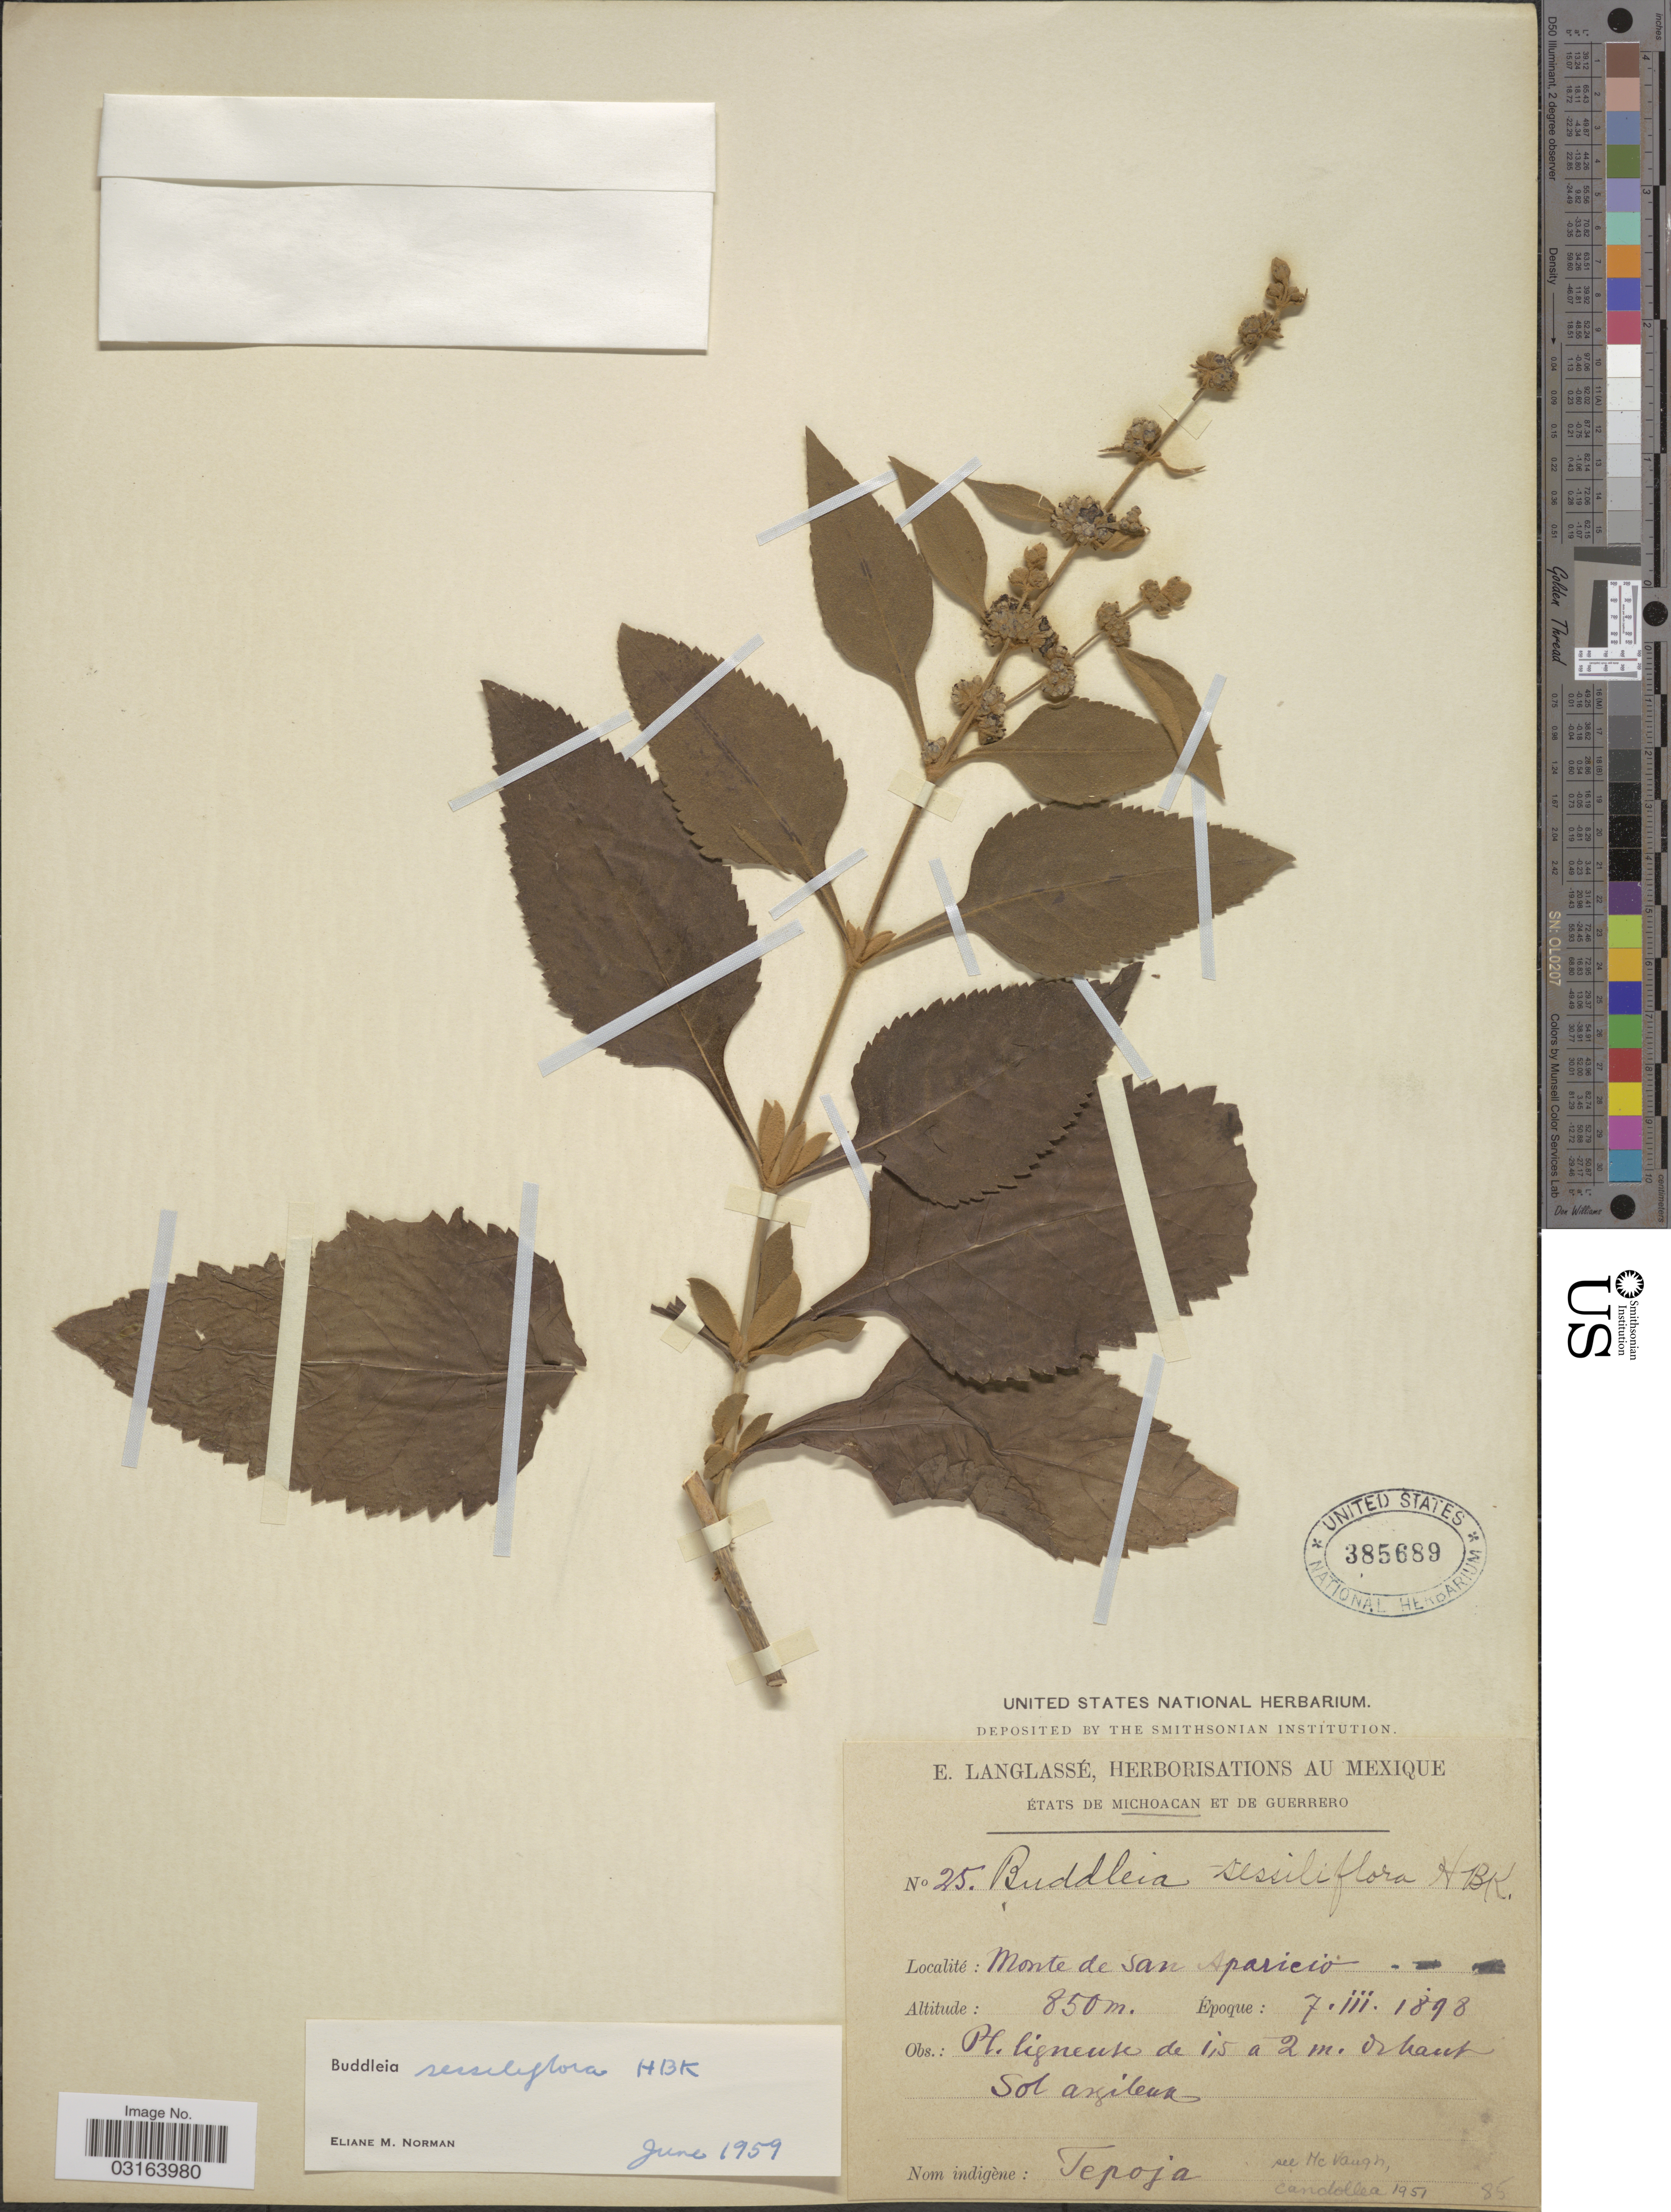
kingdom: Plantae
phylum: Tracheophyta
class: Magnoliopsida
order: Lamiales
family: Scrophulariaceae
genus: Buddleja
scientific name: Buddleja sessiliflora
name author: Kunth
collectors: E. Langlassé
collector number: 25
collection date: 1898-03-07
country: Mexico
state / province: Michoacán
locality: Monte de San Aparicio.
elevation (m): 850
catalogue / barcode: US 385689